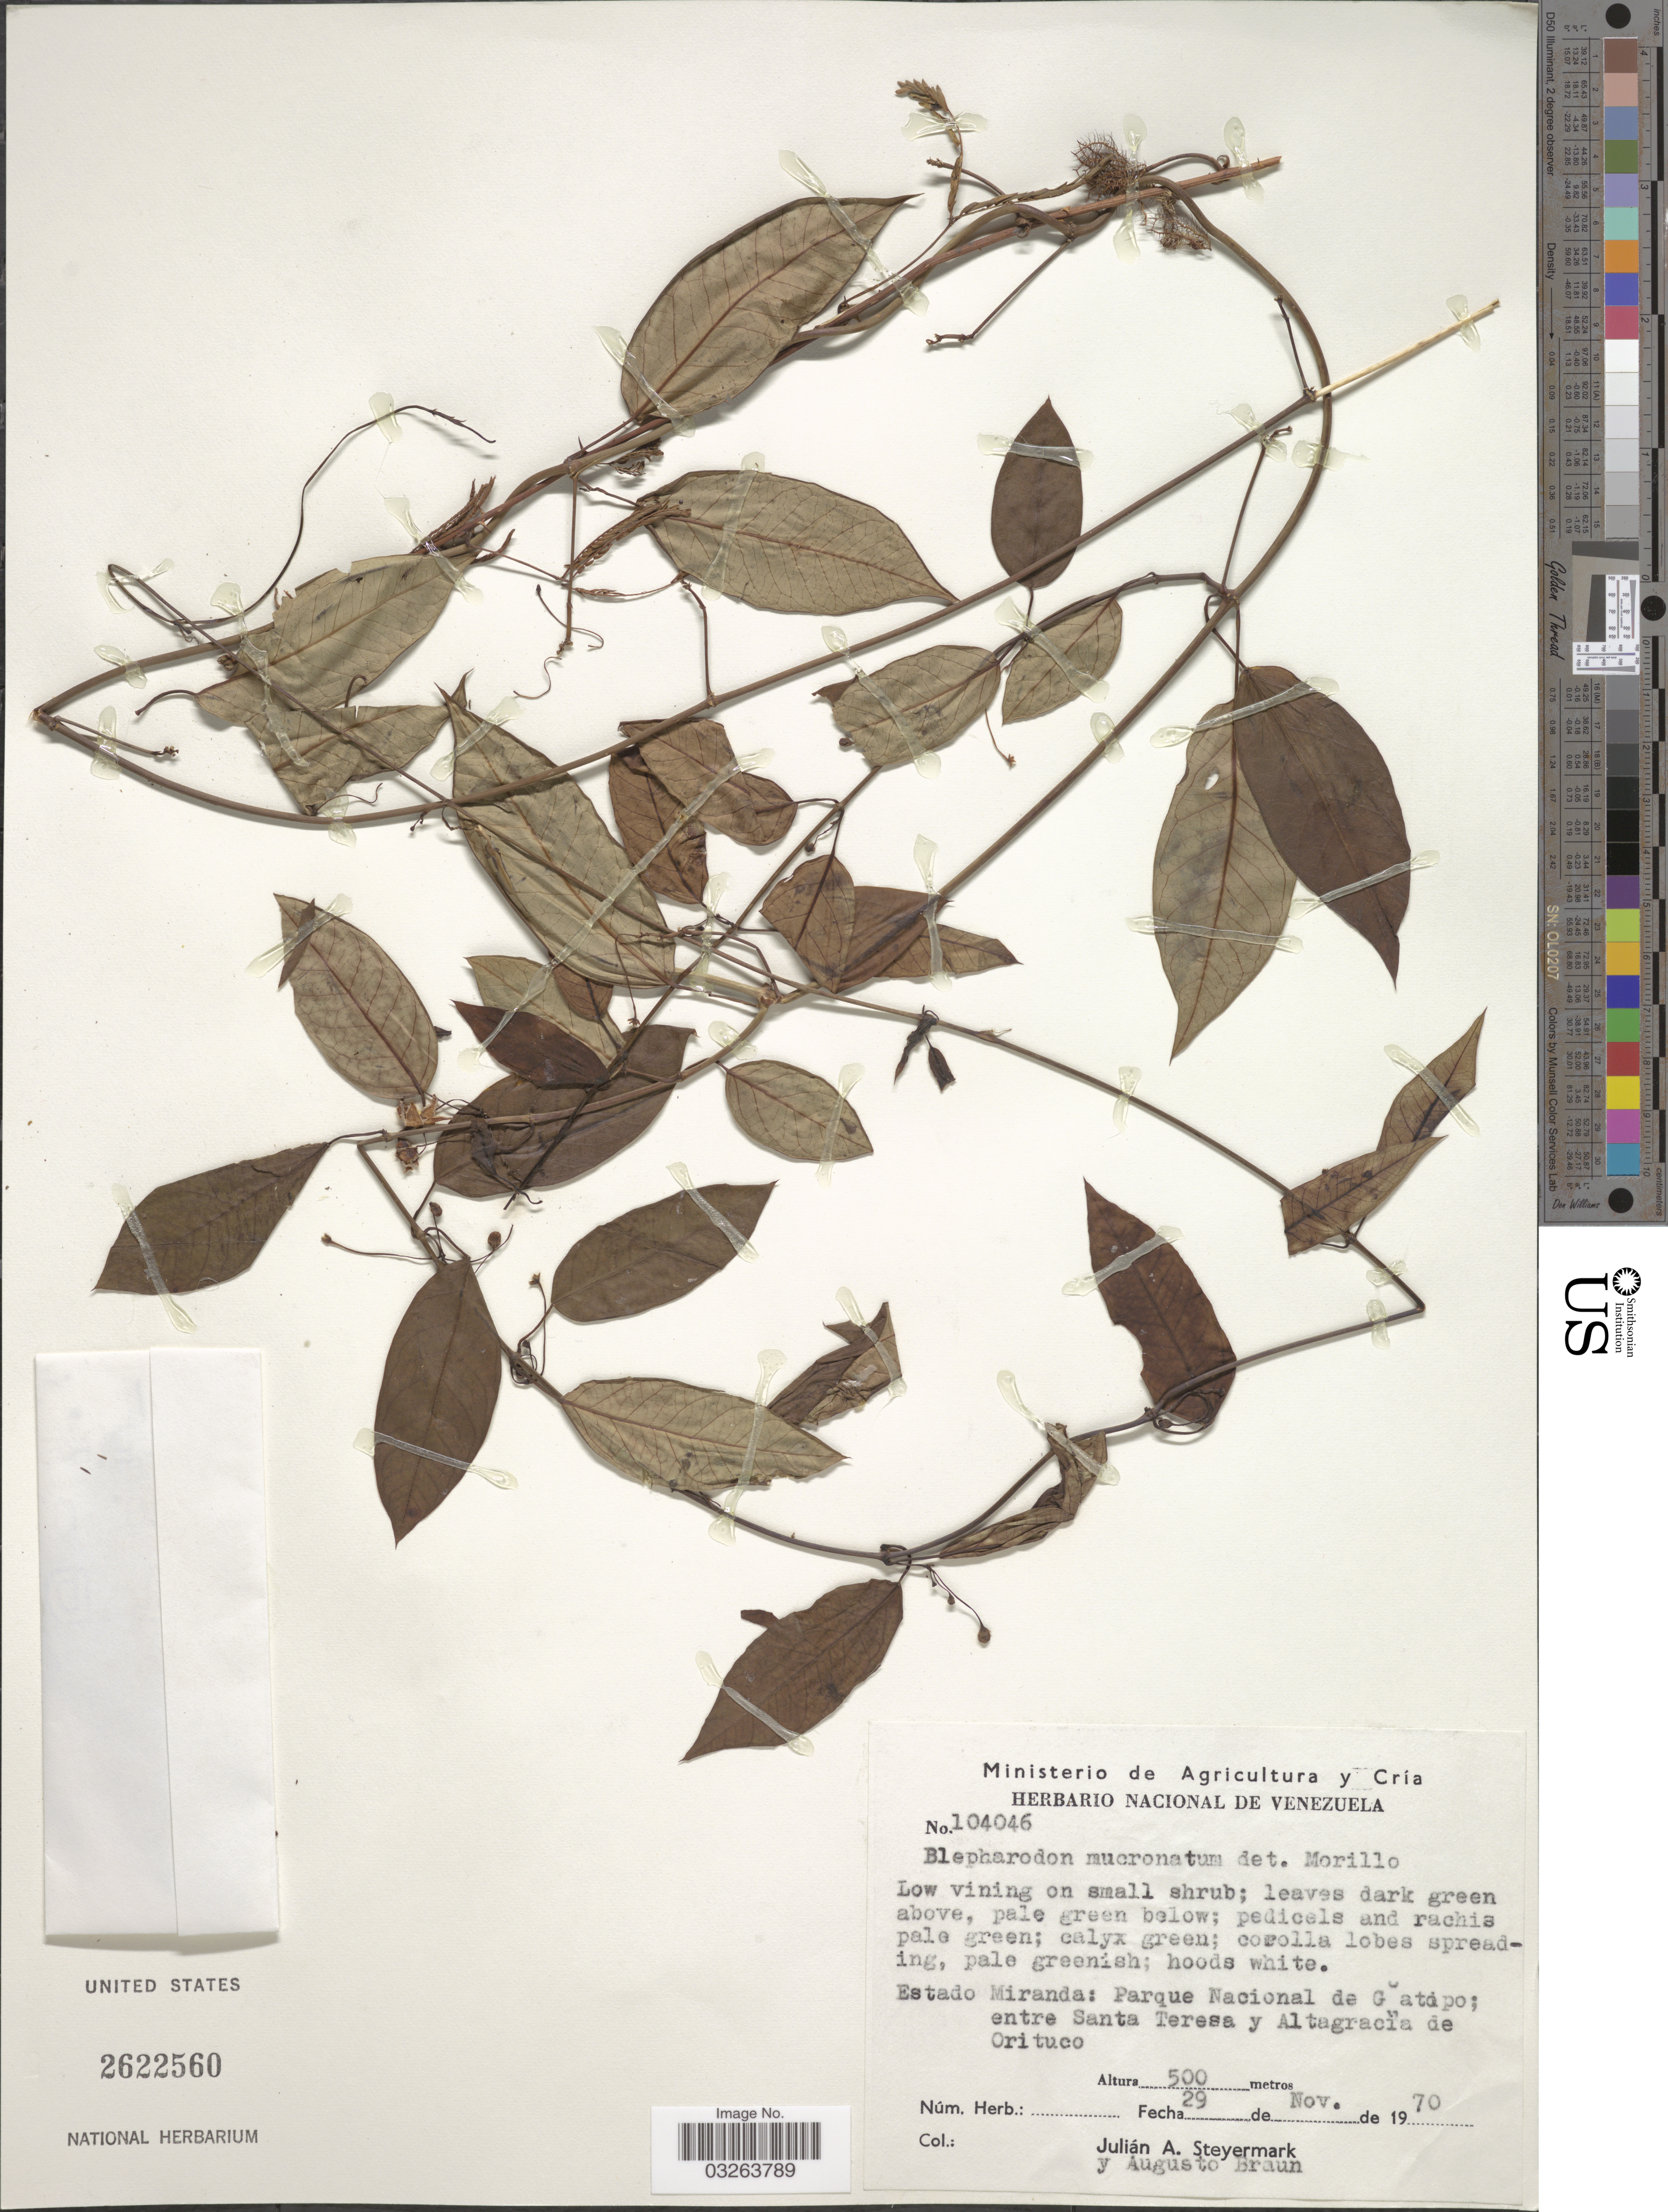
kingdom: Plantae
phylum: Tracheophyta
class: Magnoliopsida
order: Gentianales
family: Apocynaceae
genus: Blepharodon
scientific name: Blepharodon mucronatum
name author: (Schltdl.) Decne.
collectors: J. Steyermark & A. Braun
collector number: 104046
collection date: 1970-11-29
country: Venezuela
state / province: Miranda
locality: Parque Nacional de Guatopo; entre Santa Teresa y Altagracïa de Orituco.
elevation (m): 500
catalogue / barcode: US 2622560